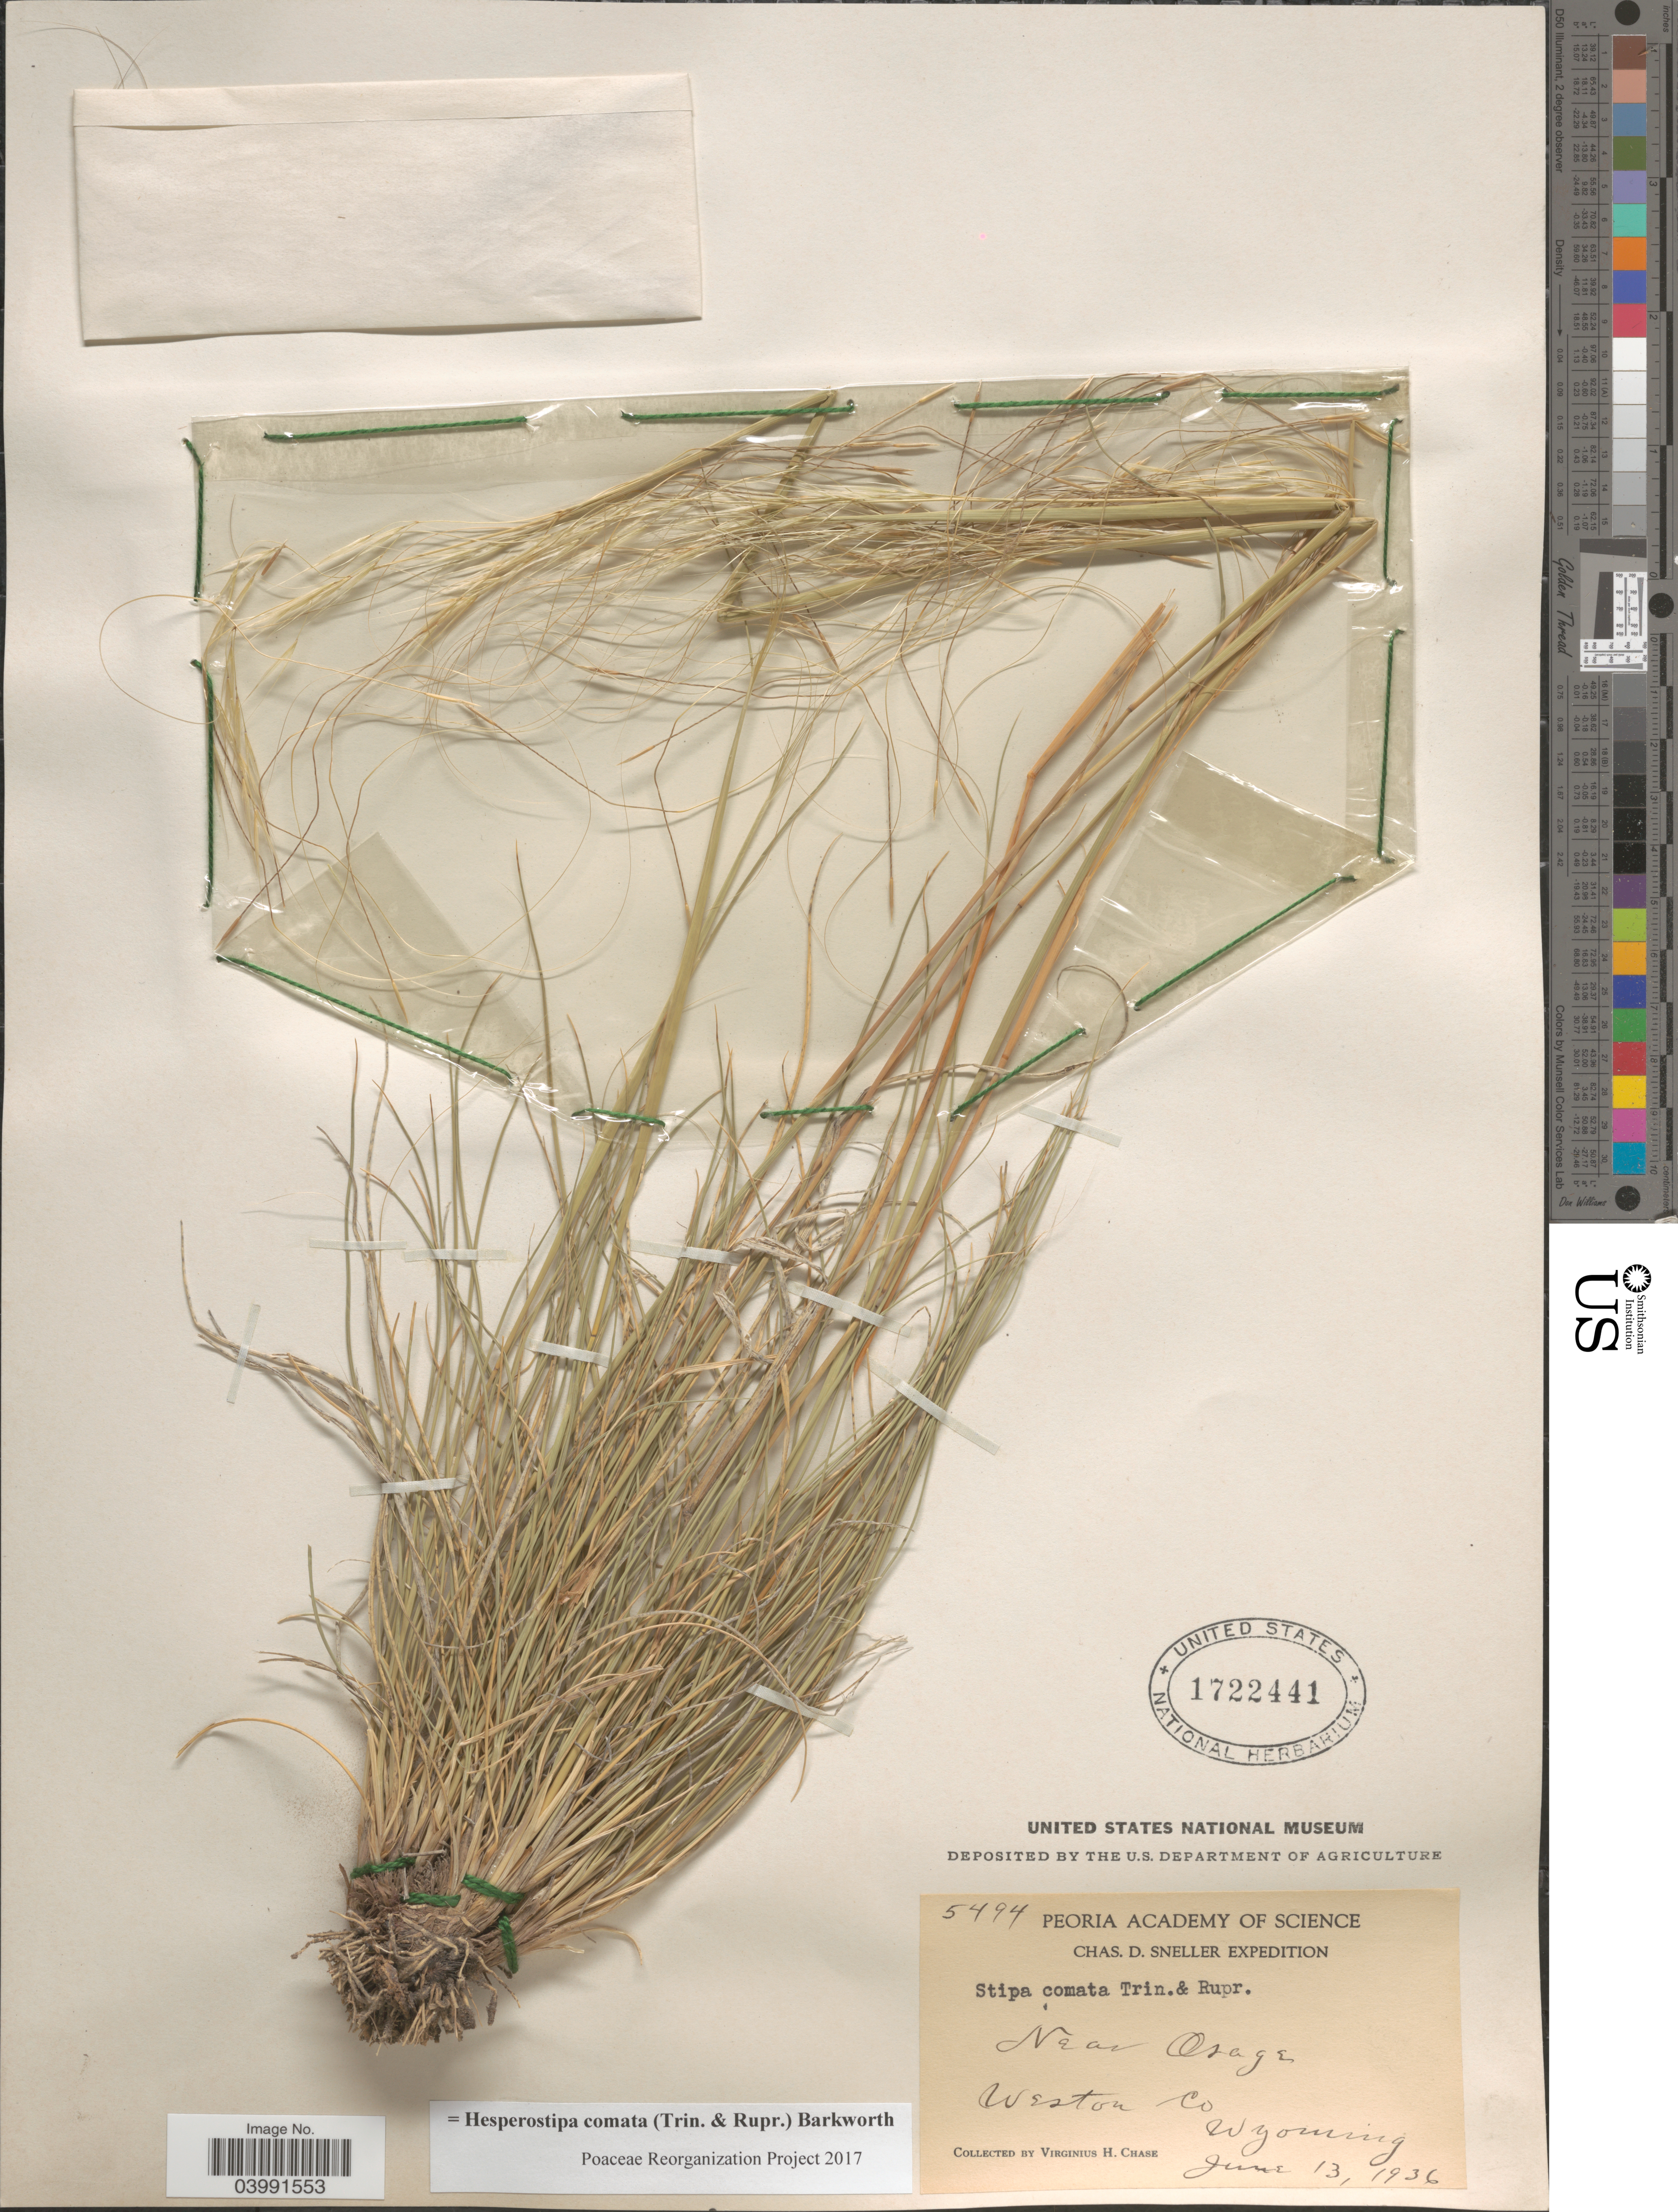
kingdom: Plantae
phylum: Tracheophyta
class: Liliopsida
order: Poales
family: Poaceae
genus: Hesperostipa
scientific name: Hesperostipa comata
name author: (Trin. & Rupr.) Barkworth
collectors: V. H. Chase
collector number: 5494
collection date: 1936-06-13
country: United States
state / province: Wyoming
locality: Near Osage. Weston Co.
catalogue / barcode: US 1722441